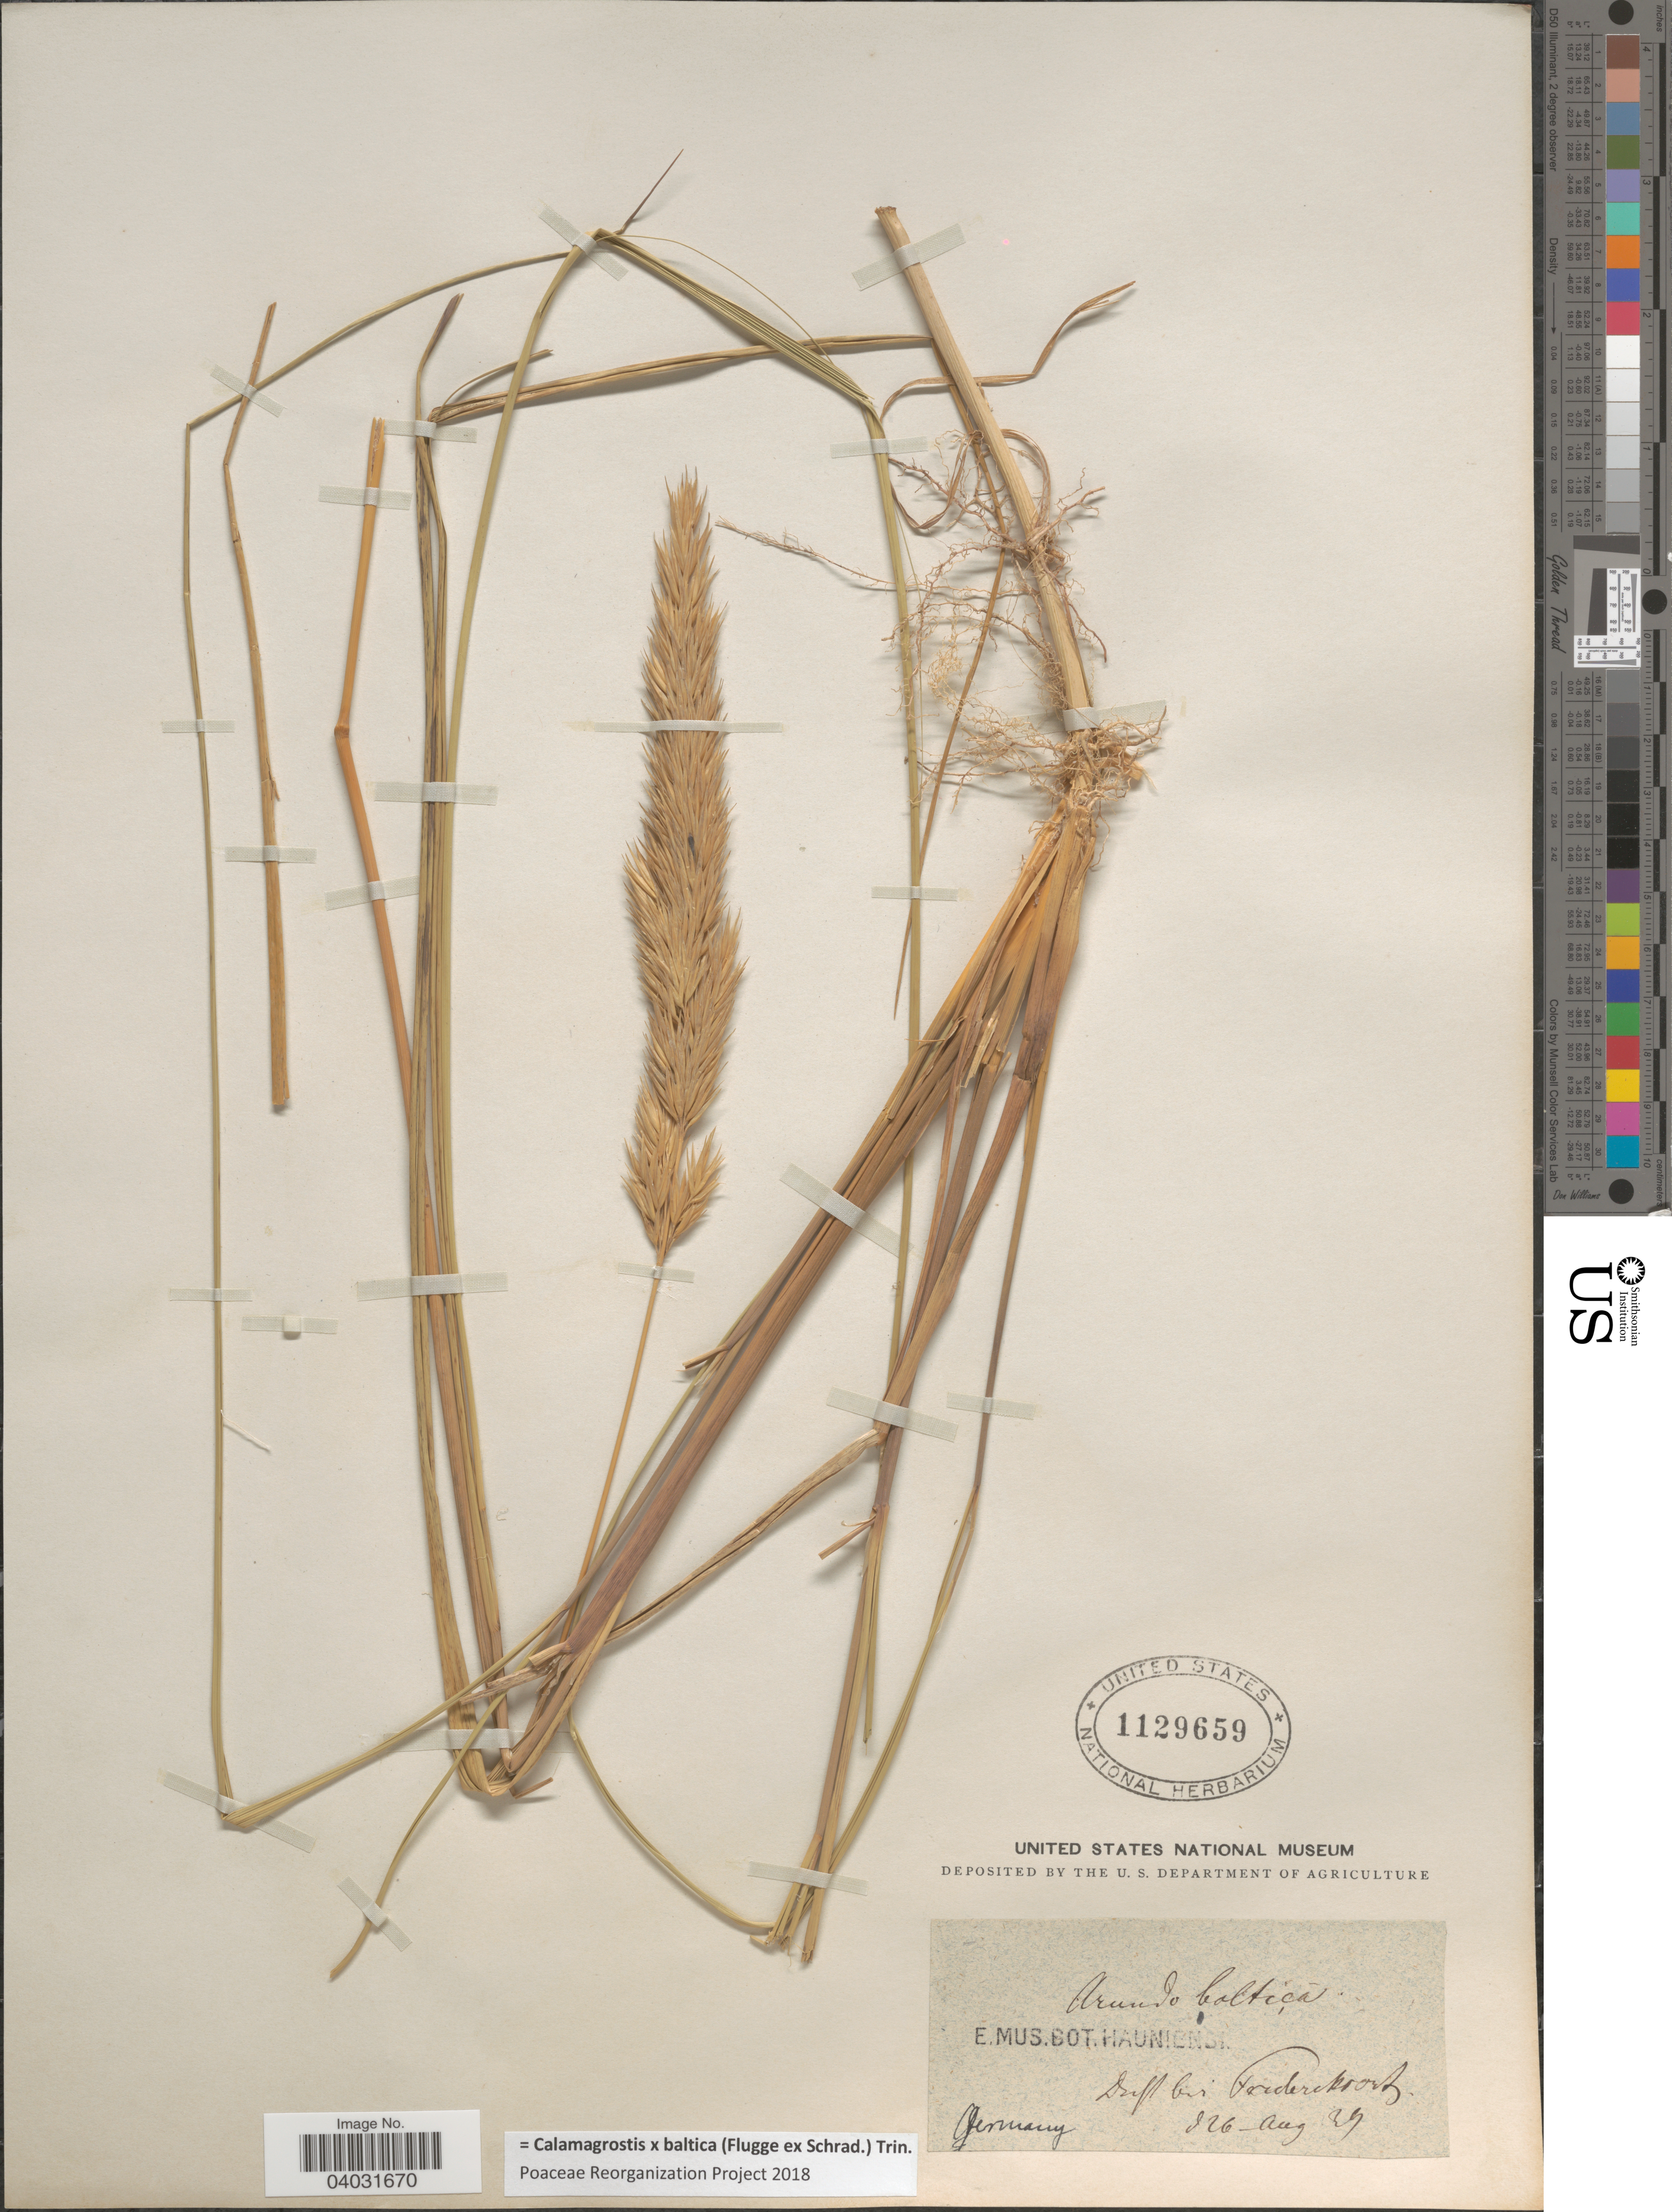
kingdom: Plantae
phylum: Tracheophyta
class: Liliopsida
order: Poales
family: Poaceae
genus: Calamagrostis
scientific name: Calamagrostis x baltica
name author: (Flüggé ex Schrad.) Trin.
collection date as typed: Transcribed d/m/y: 26/8/29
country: Germany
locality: Duft bei Frederikdorf.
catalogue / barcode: US 1129659